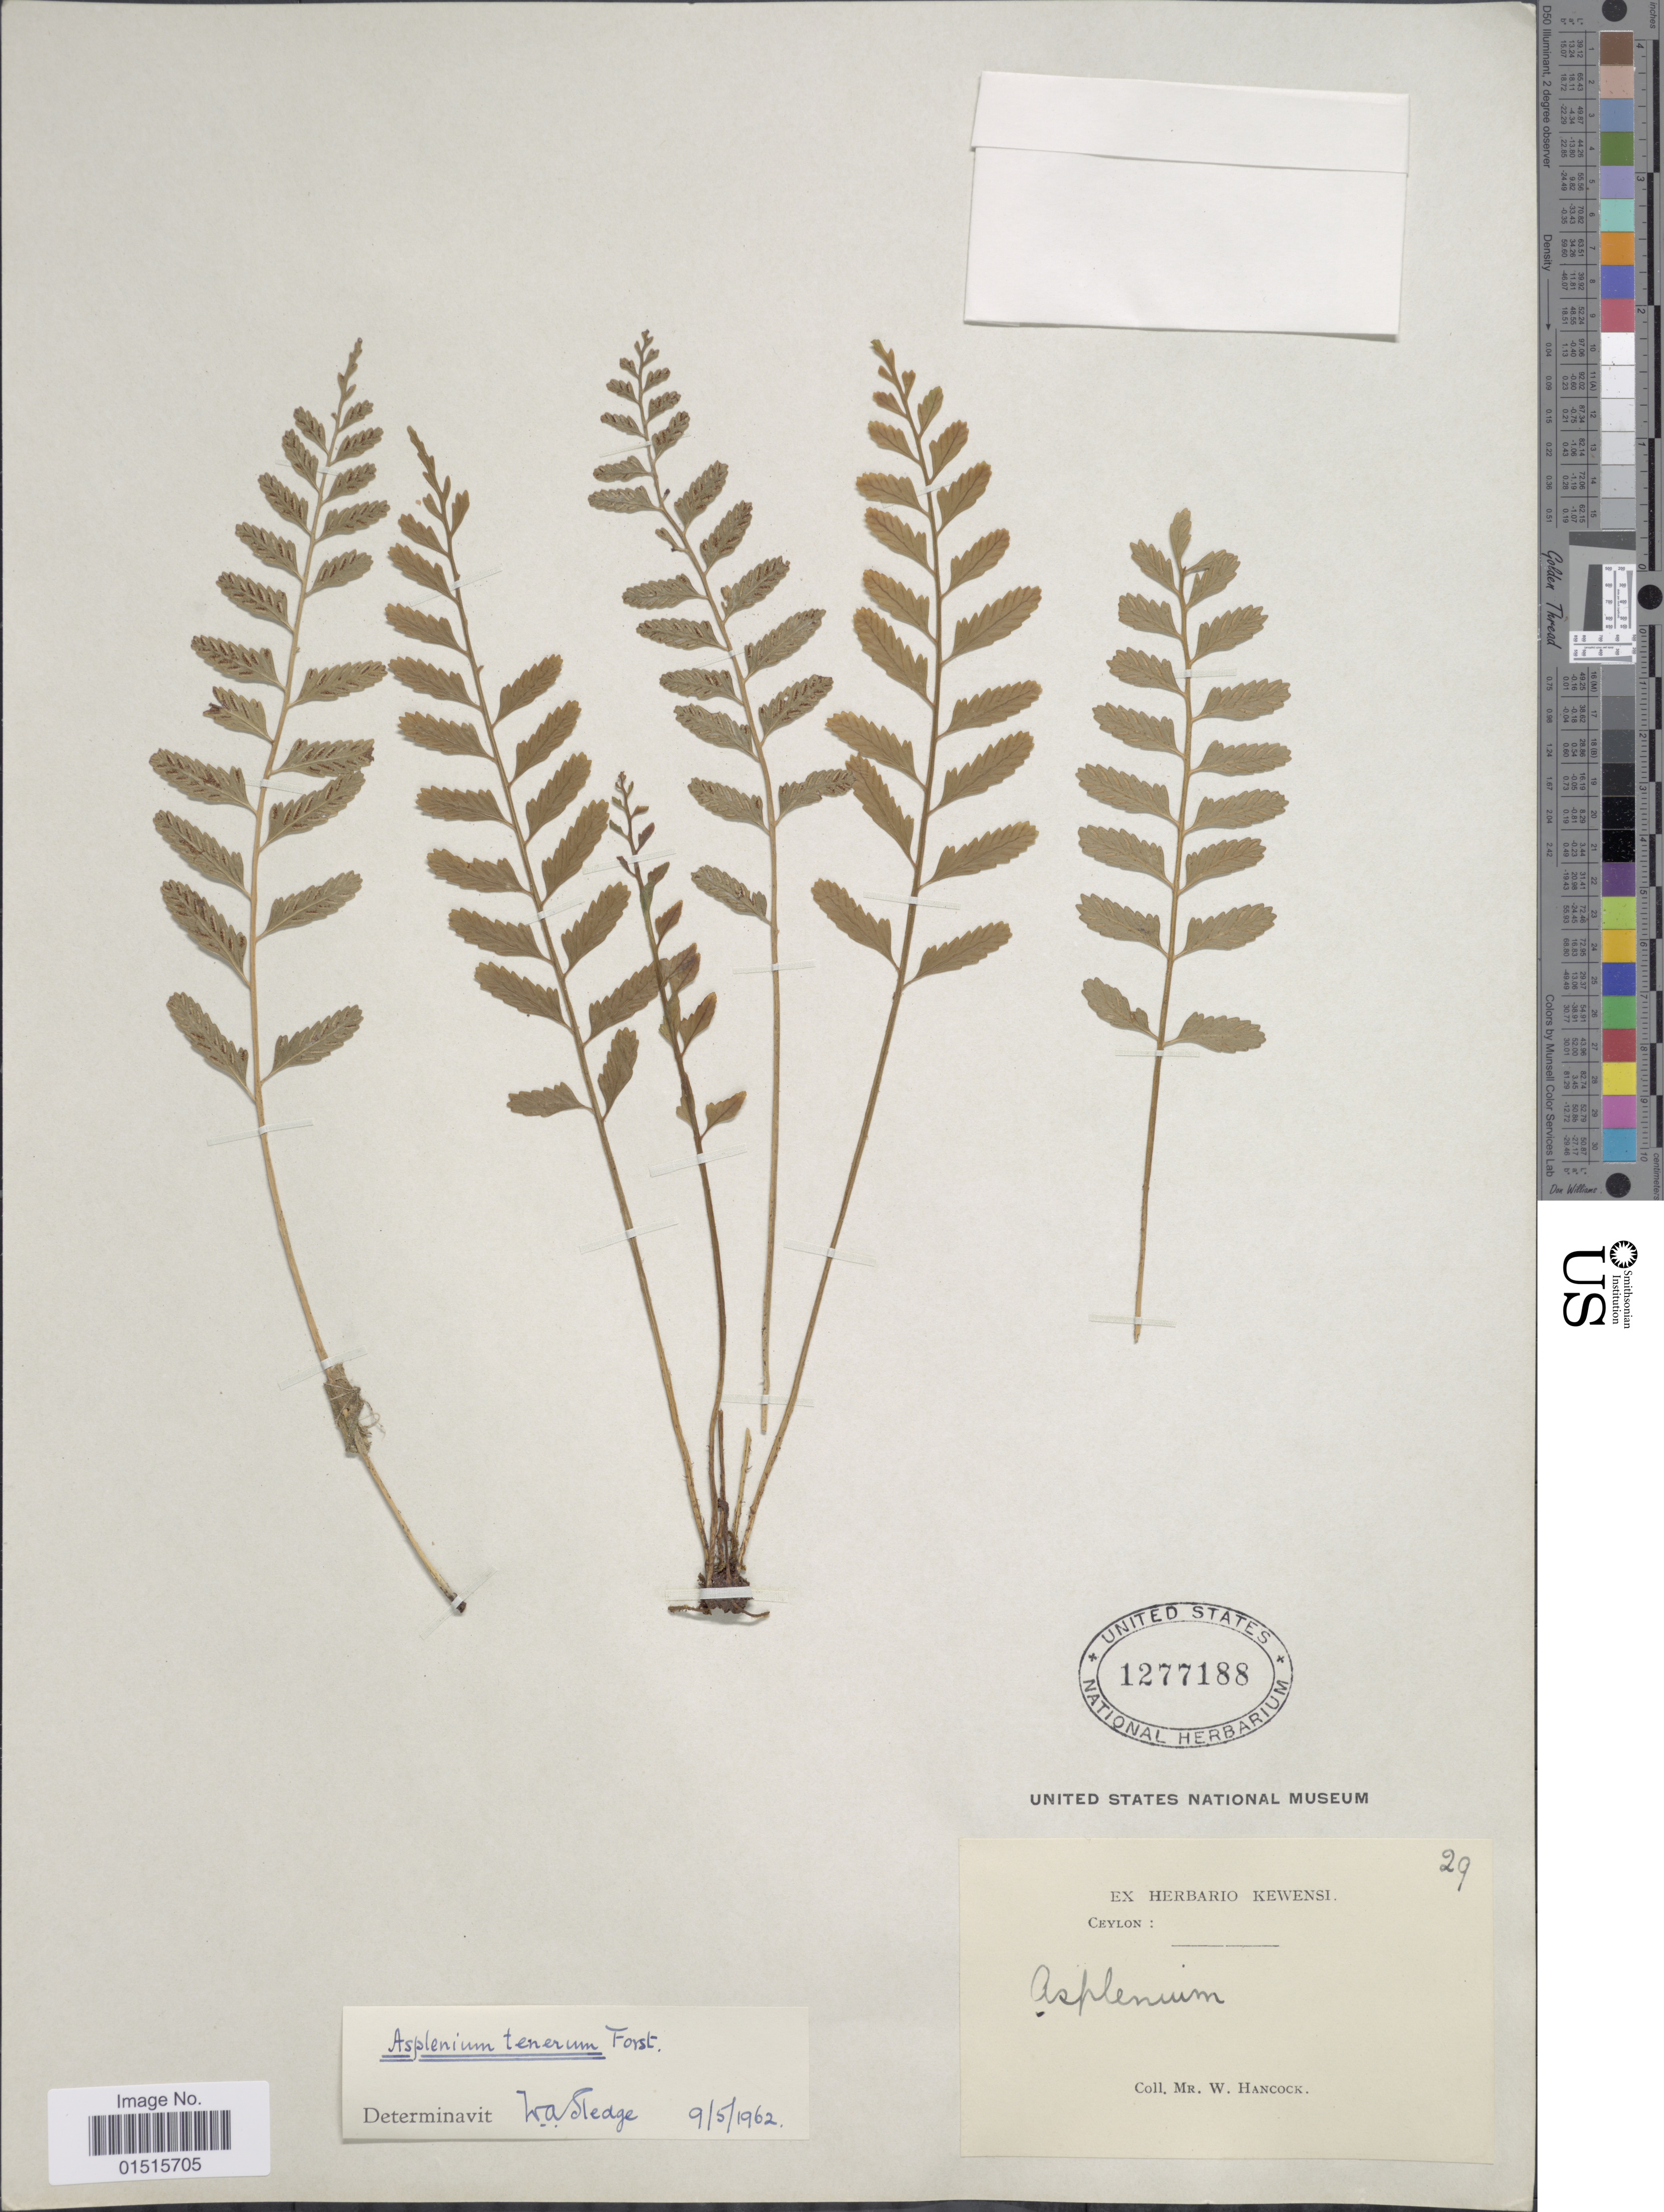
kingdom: Plantae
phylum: Tracheophyta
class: Polypodiopsida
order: Polypodiales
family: Aspleniaceae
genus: Asplenium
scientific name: Asplenium tenerum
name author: G. Forst.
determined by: Sledge, W. A.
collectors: W. Hancock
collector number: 29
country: Sri Lanka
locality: Ceylon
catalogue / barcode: US 1277188